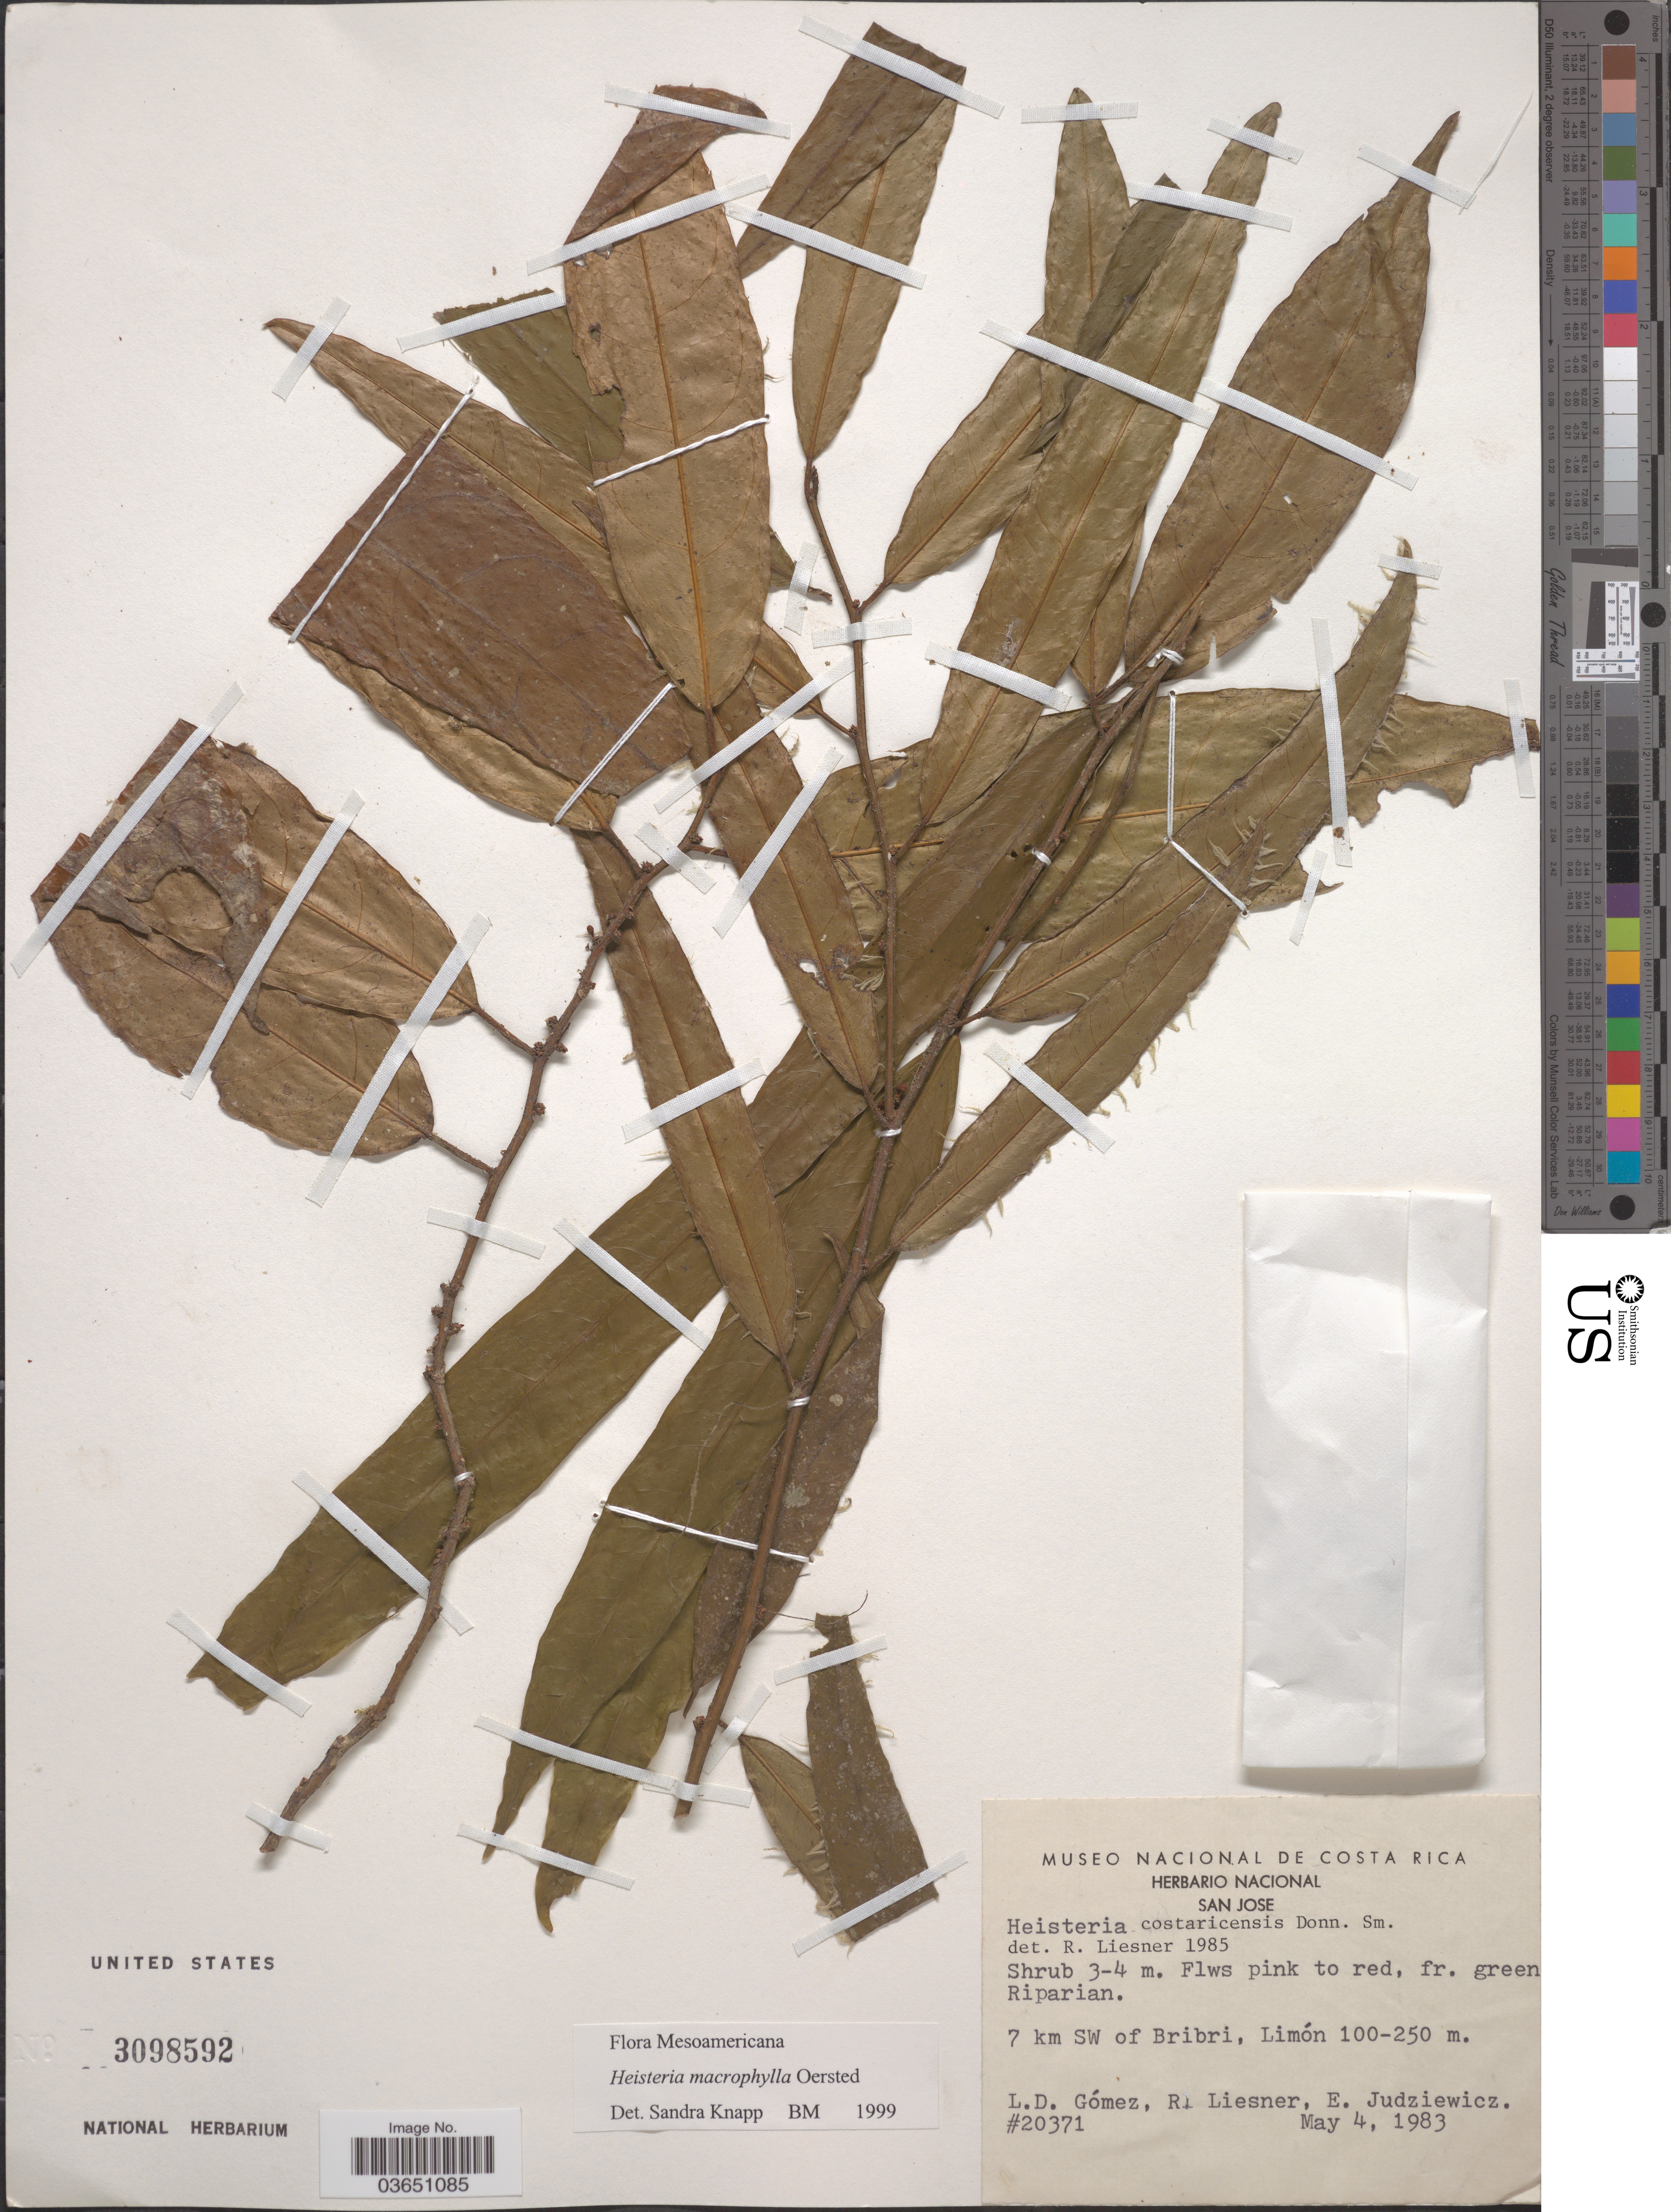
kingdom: Plantae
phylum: Tracheophyta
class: Magnoliopsida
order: Santalales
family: Erythropalaceae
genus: Heisteria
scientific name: Heisteria macrophylla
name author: Oerst.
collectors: L. D. Gómez, R. L. Liesner & E. Judziewicz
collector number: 20371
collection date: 1983-05-04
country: Costa Rica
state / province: Limón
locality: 7 km SW of Bribri.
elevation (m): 100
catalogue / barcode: US 3098592